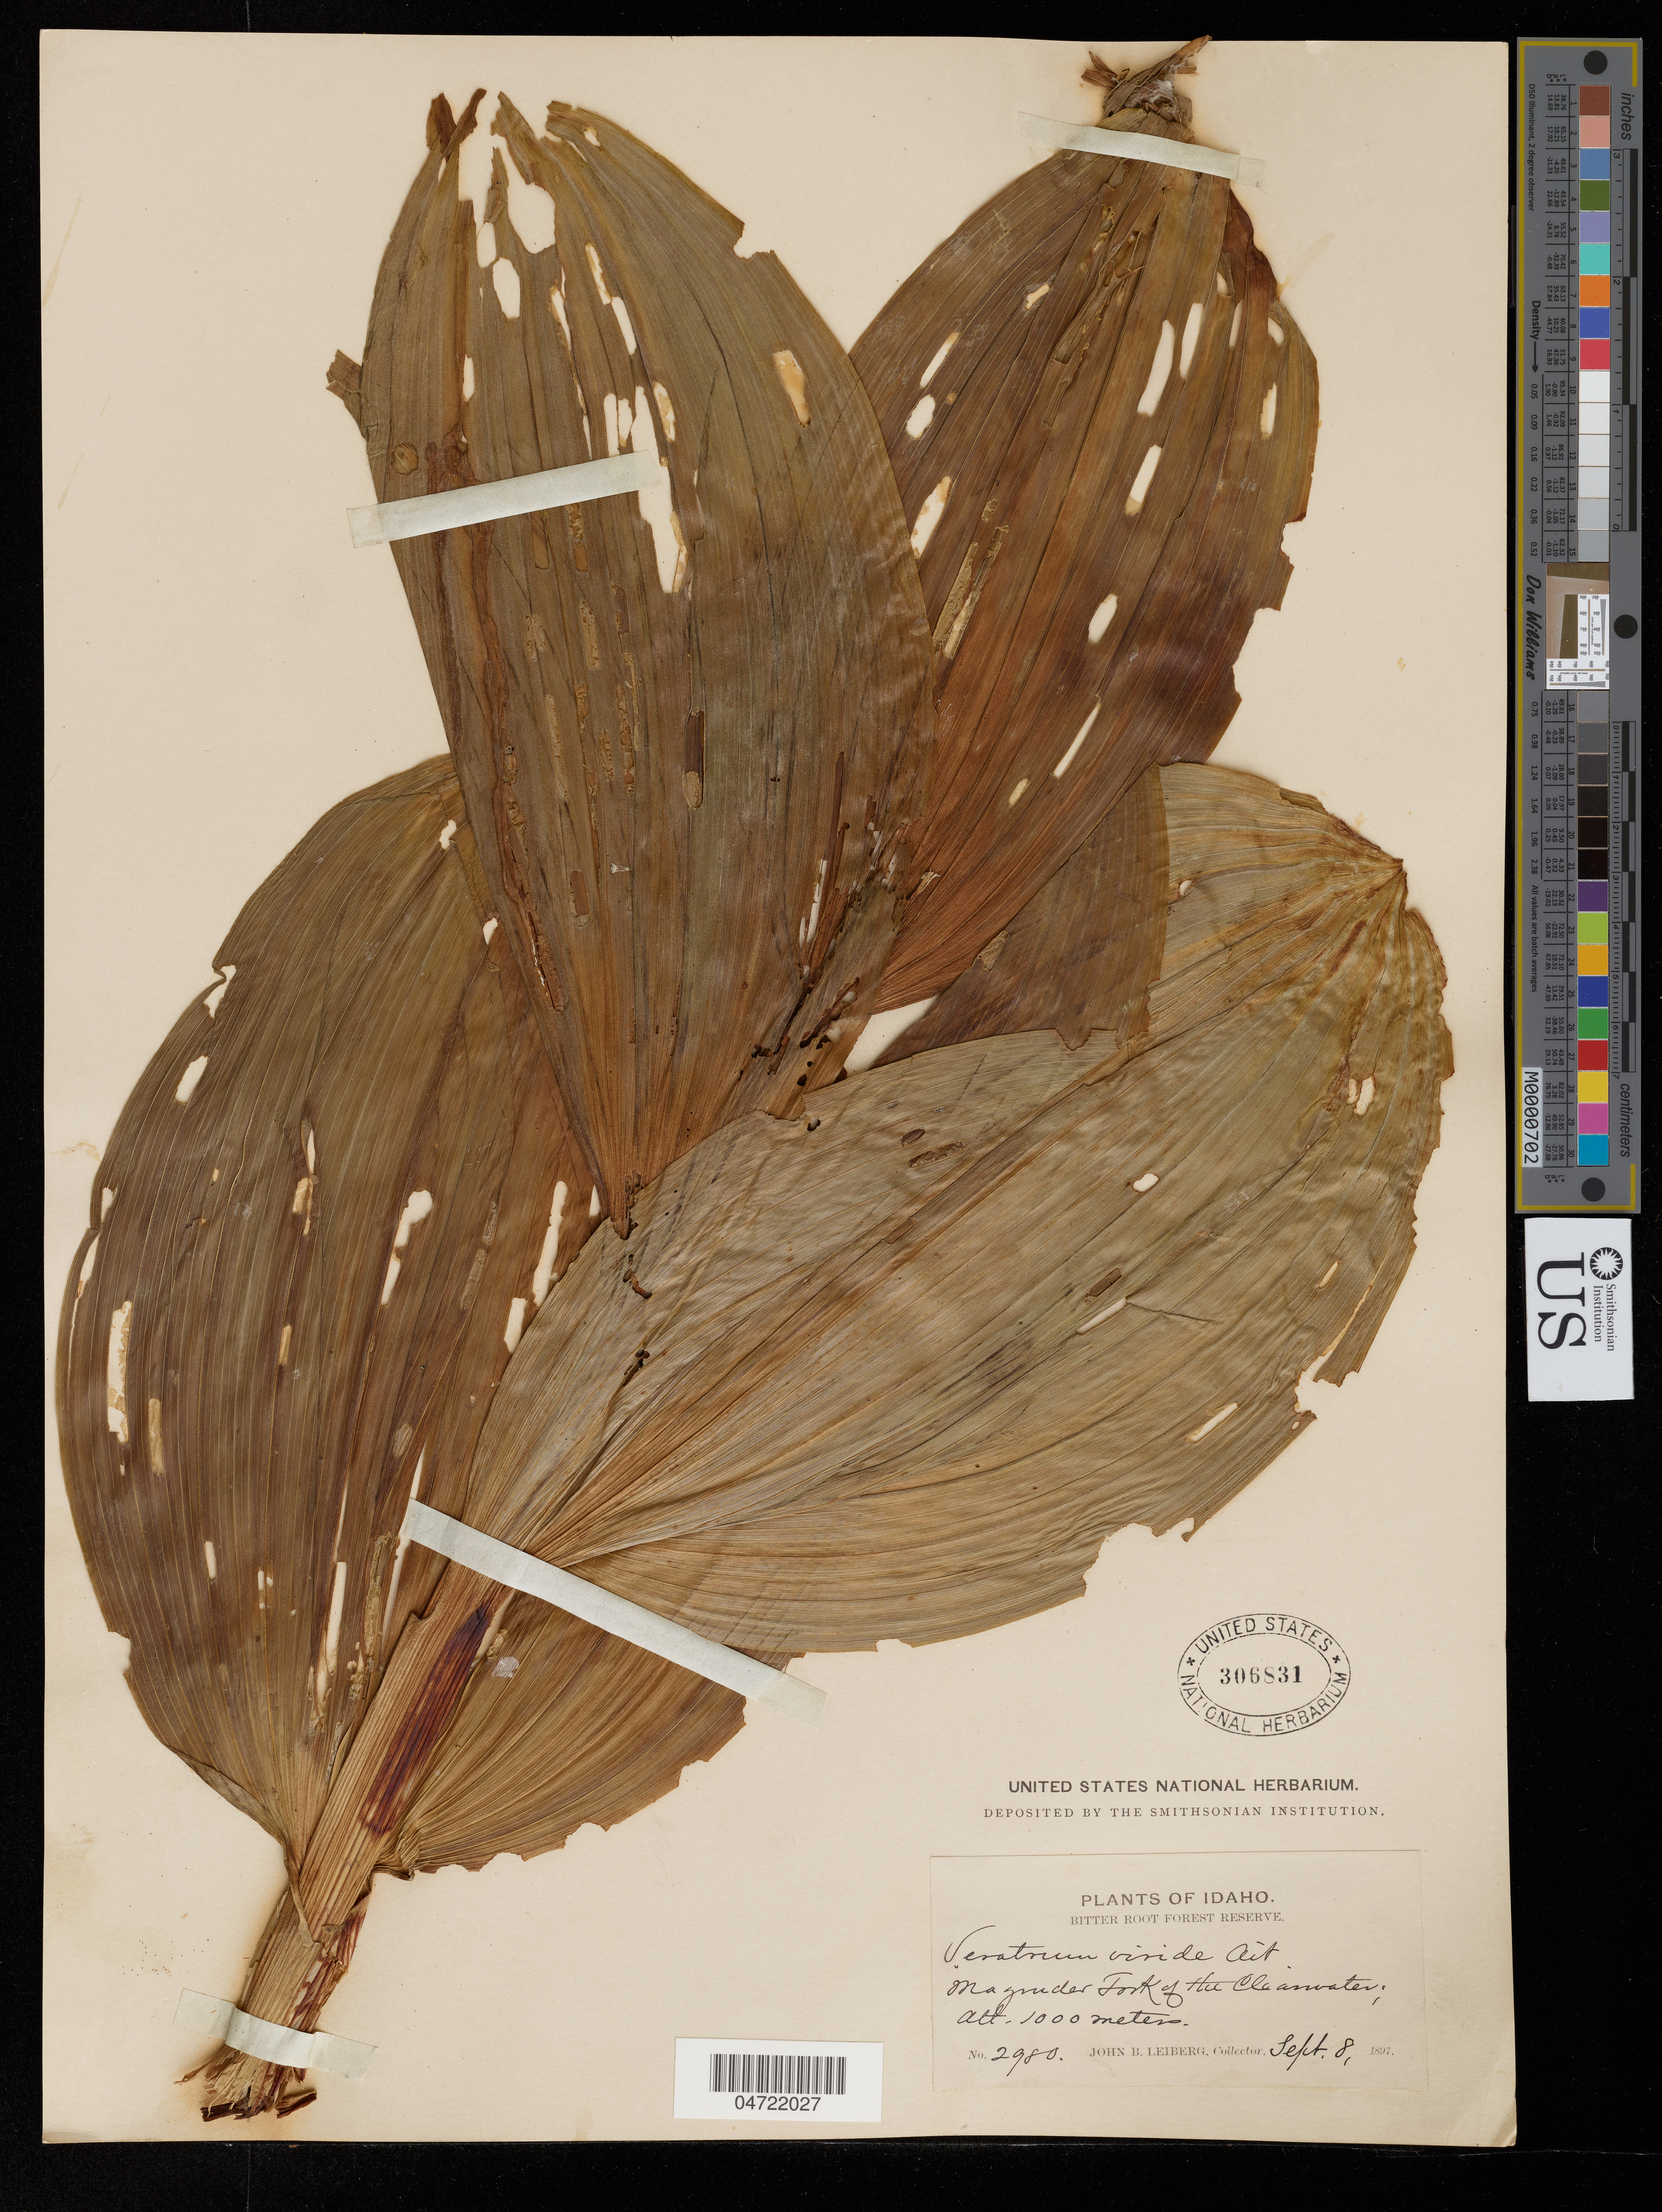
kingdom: Plantae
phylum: Tracheophyta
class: Liliopsida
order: Liliales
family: Melanthiaceae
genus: Veratrum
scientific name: Veratrum viride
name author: Aiton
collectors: J. B. Leiberg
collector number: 2980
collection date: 1897-09-08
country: United States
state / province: Montana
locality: Bitter Root Forest Reserve. Lost Horse Pass.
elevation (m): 1800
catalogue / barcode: US 306831